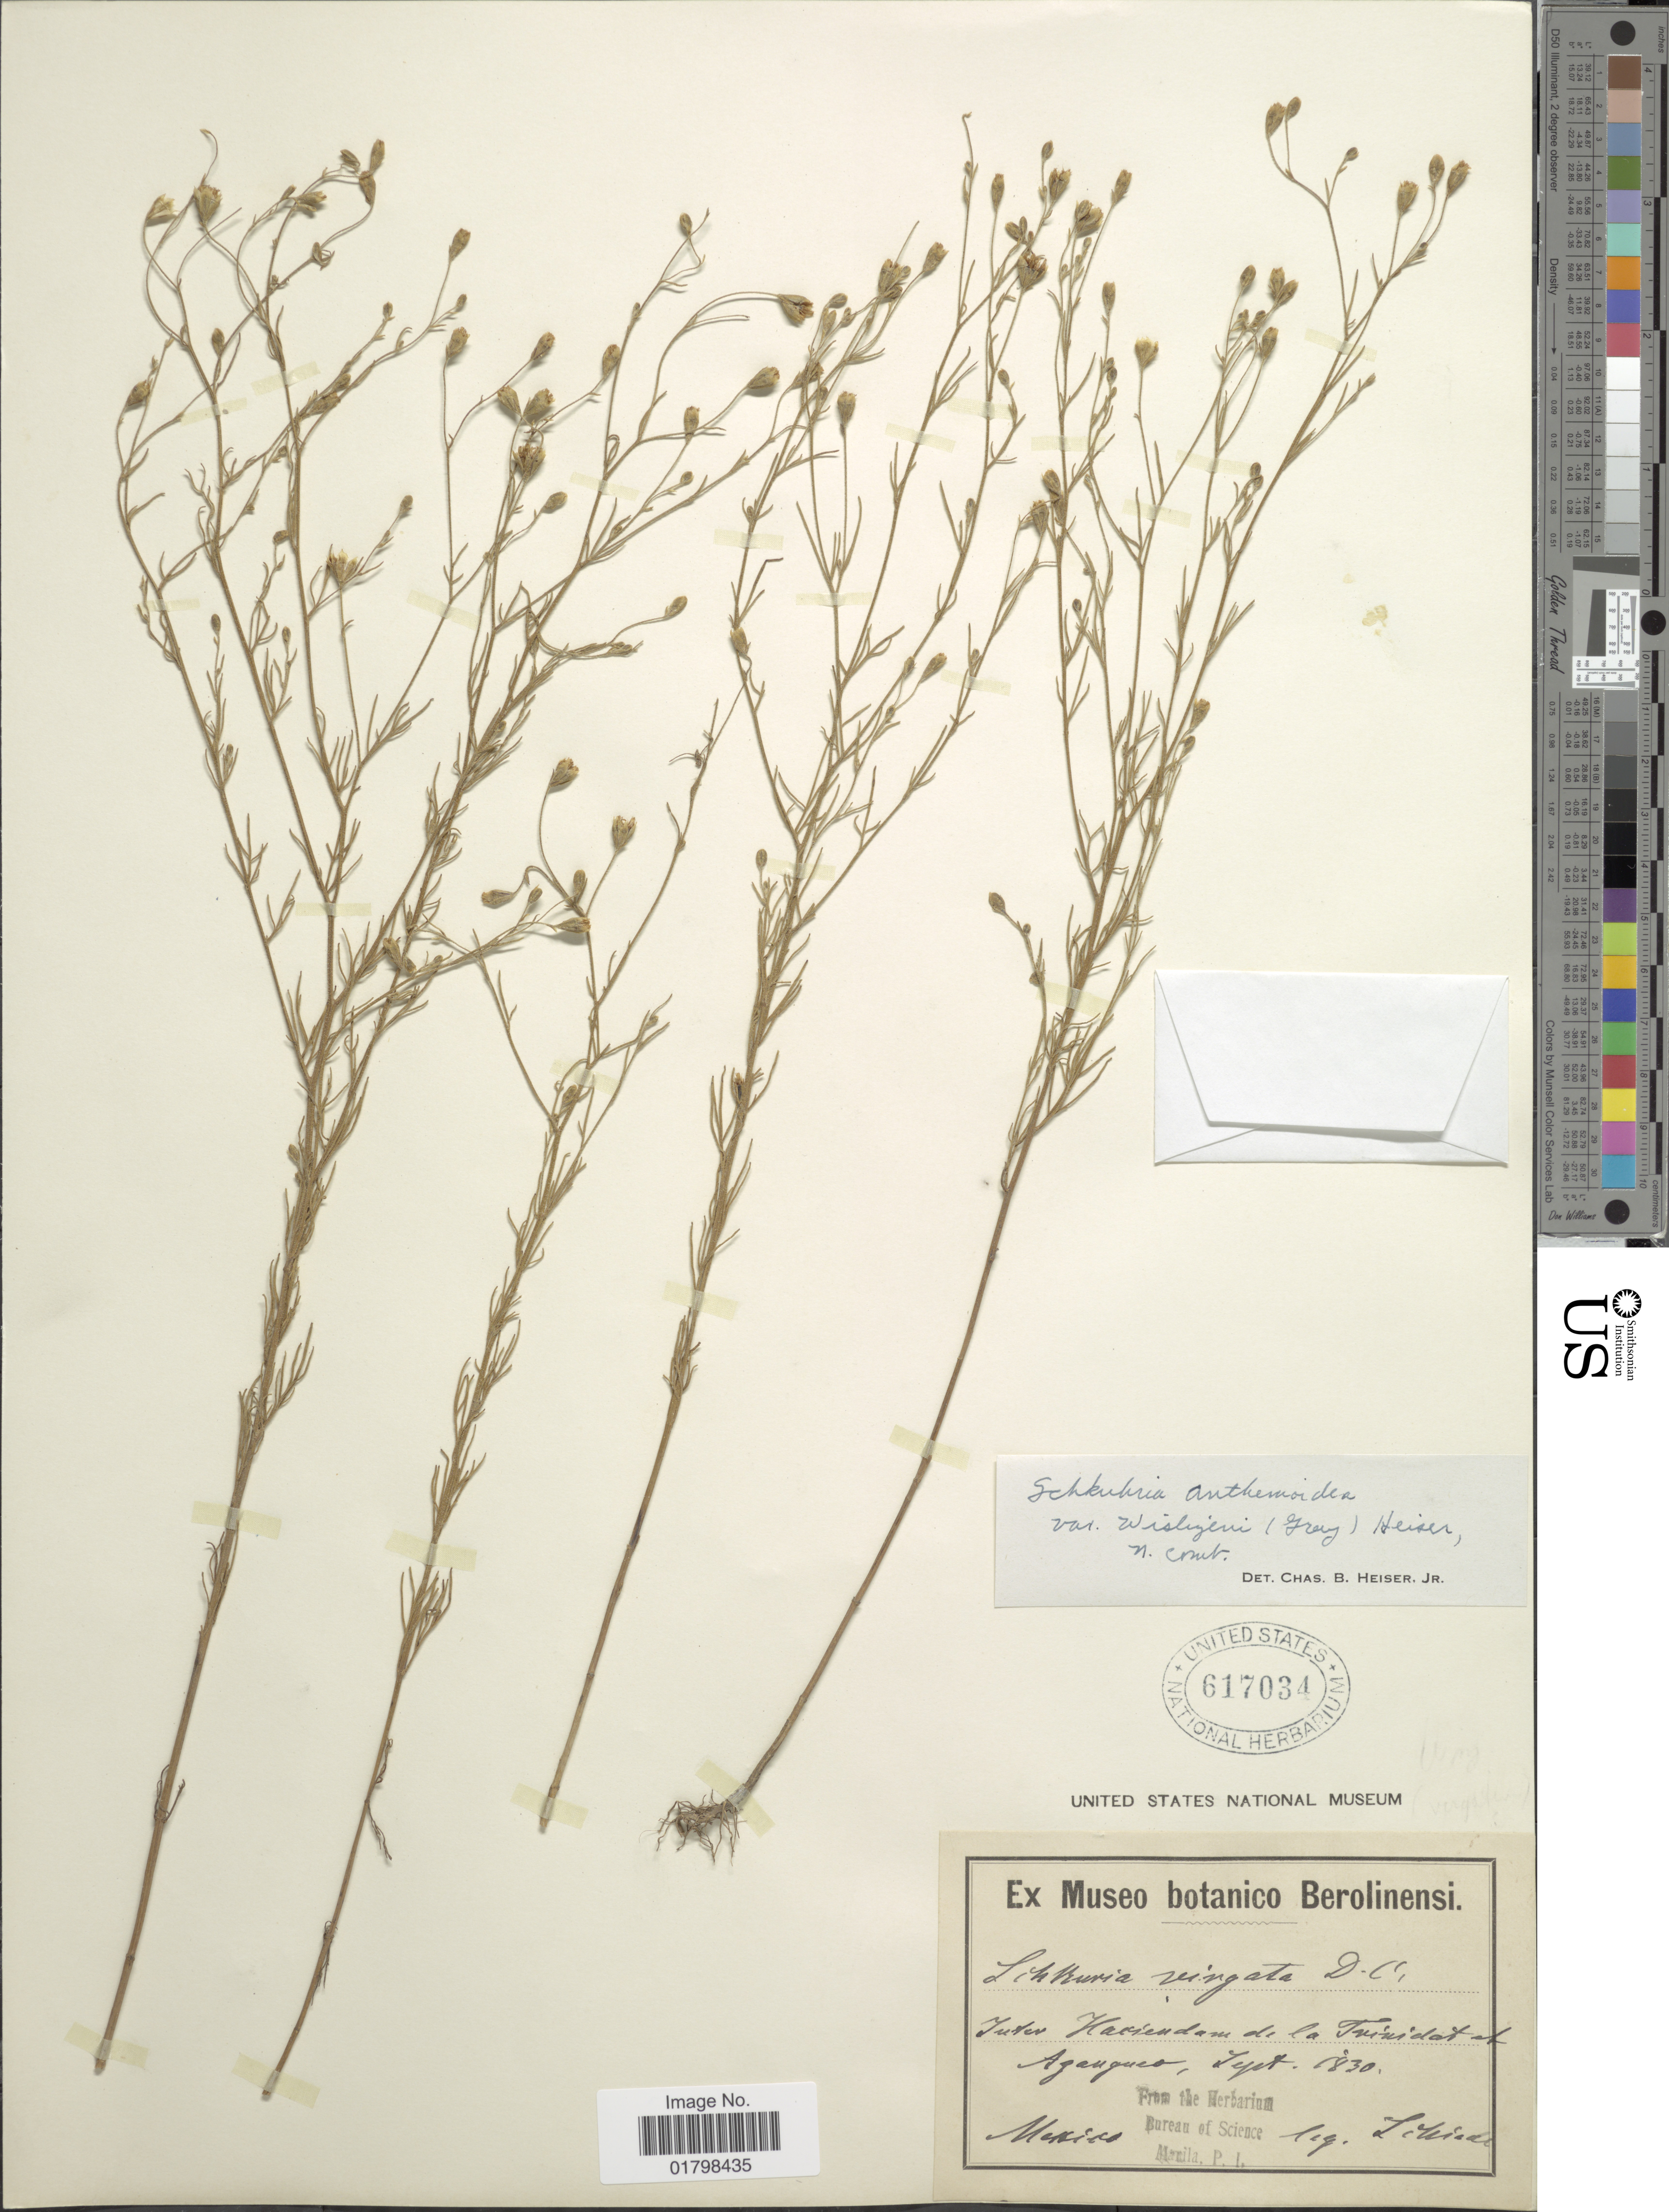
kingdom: Plantae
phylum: Tracheophyta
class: Magnoliopsida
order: Asterales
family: Asteraceae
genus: Schkuhria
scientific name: Schkuhria wislizeni var. wislizeni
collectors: C. J. W. Schiede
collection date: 1830-09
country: Mexico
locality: Inter Haciendam de la Trinidat et Agangueo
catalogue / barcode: US 617034